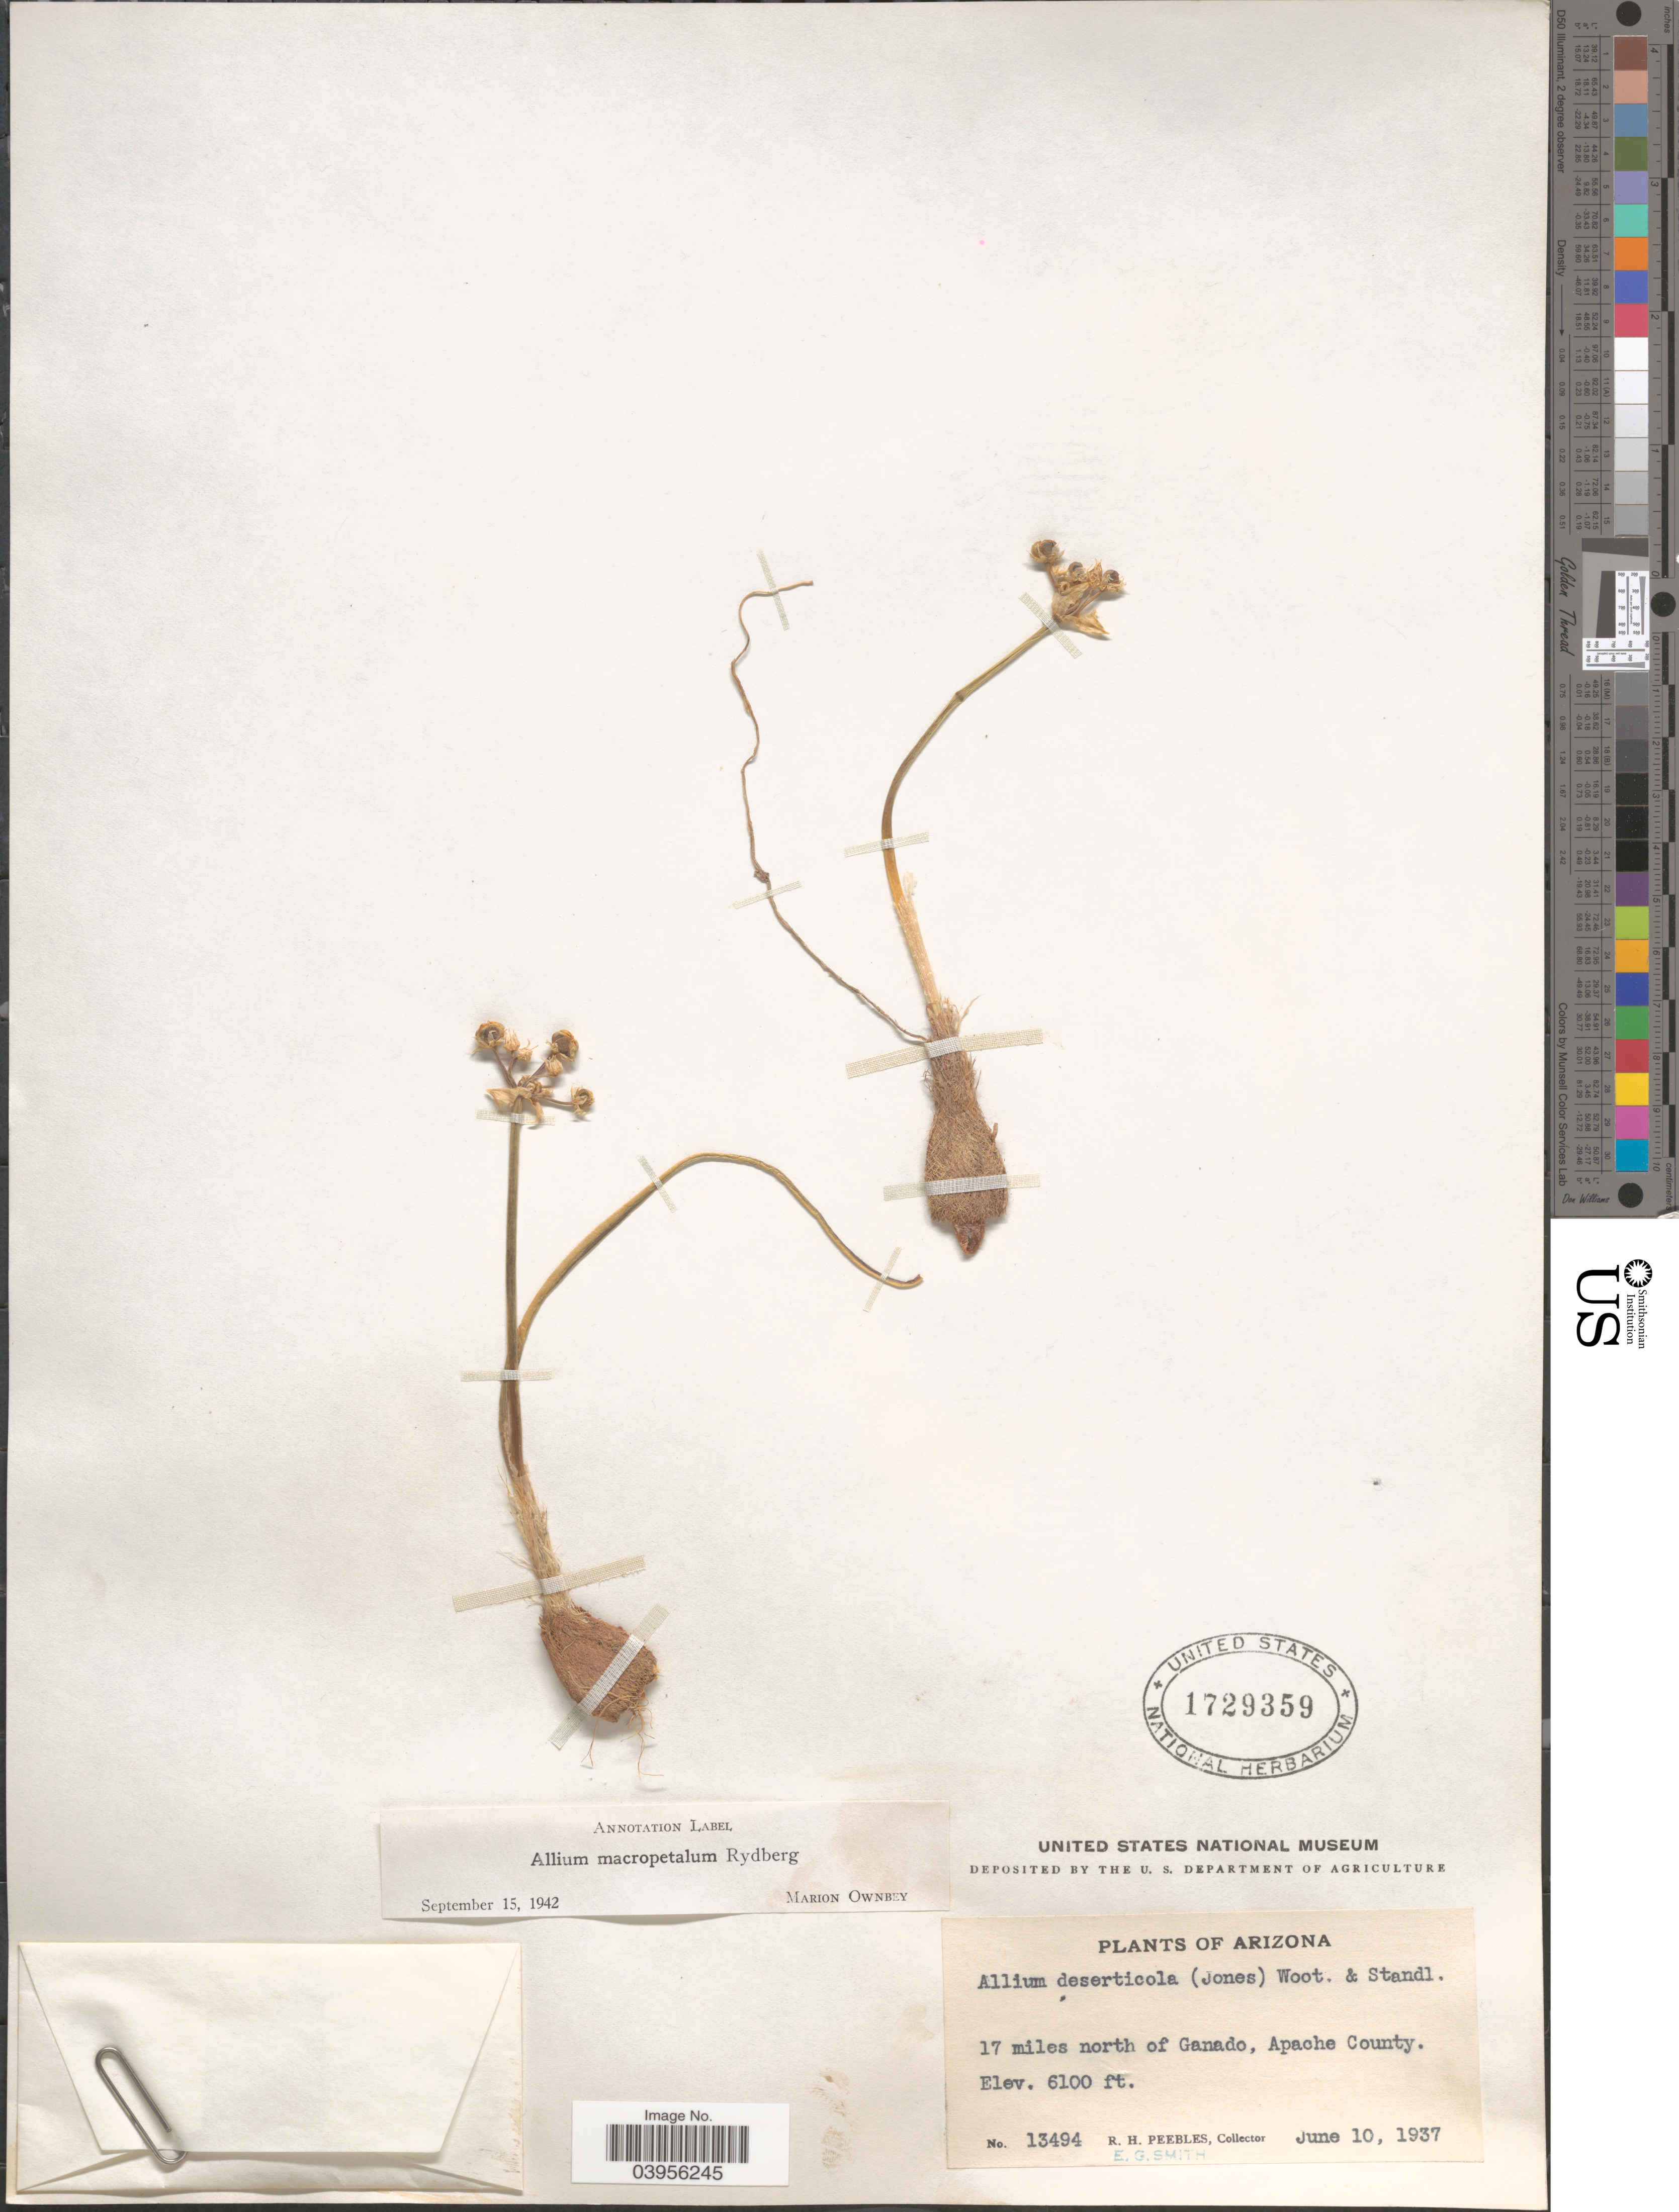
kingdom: Plantae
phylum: Tracheophyta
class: Liliopsida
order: Asparagales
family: Amaryllidaceae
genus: Allium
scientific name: Allium macropetalum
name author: Rydb.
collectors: R. H. Peebles & E. G. Smith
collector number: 13494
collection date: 1937-06-10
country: United States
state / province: Arizona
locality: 17 miles north of Ganado, Apache County.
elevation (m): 1859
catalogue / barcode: US 1729359